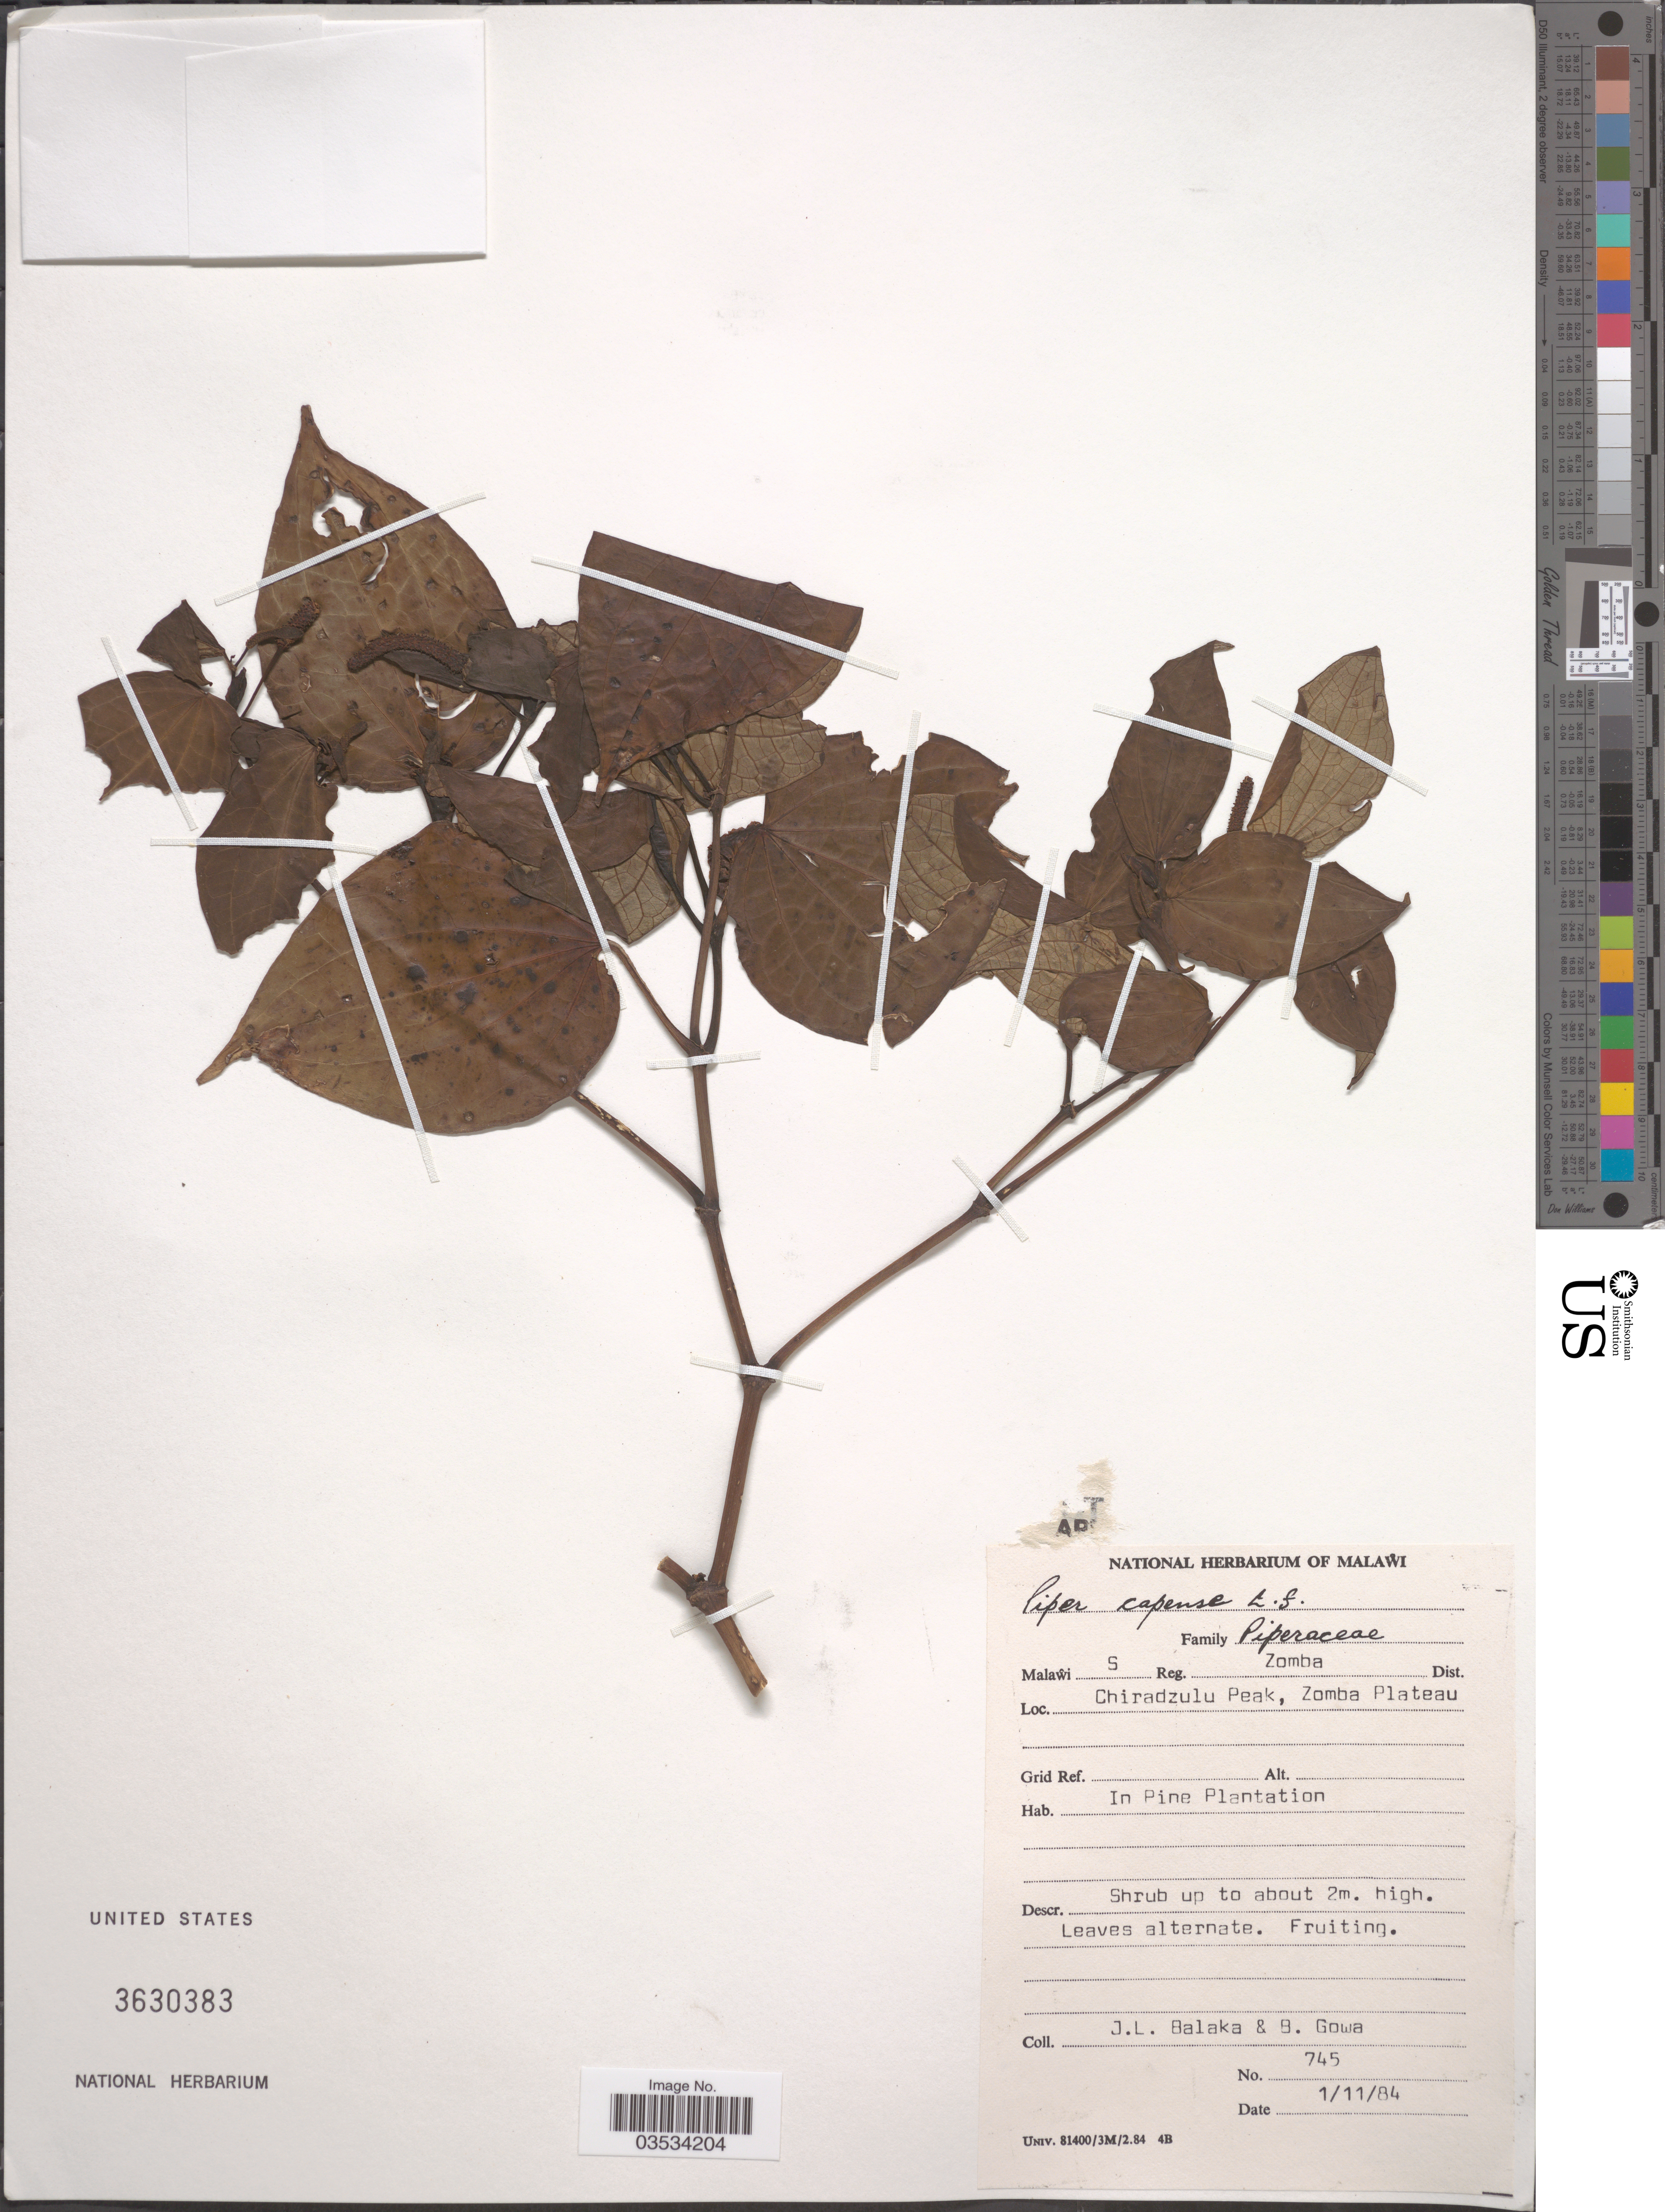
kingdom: Plantae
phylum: Tracheophyta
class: Magnoliopsida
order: Piperales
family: Piperaceae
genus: Piper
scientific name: Piper capense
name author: L. f.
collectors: J. Balaka & B. Gowa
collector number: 745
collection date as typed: Transcribed d/m/y: 1/11/84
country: Malawi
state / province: Southern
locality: Malawi S Reg. Zomba Dist. Chiradzulu Peak, Zomba Plateau. In Pine Plantation.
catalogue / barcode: US 3630383